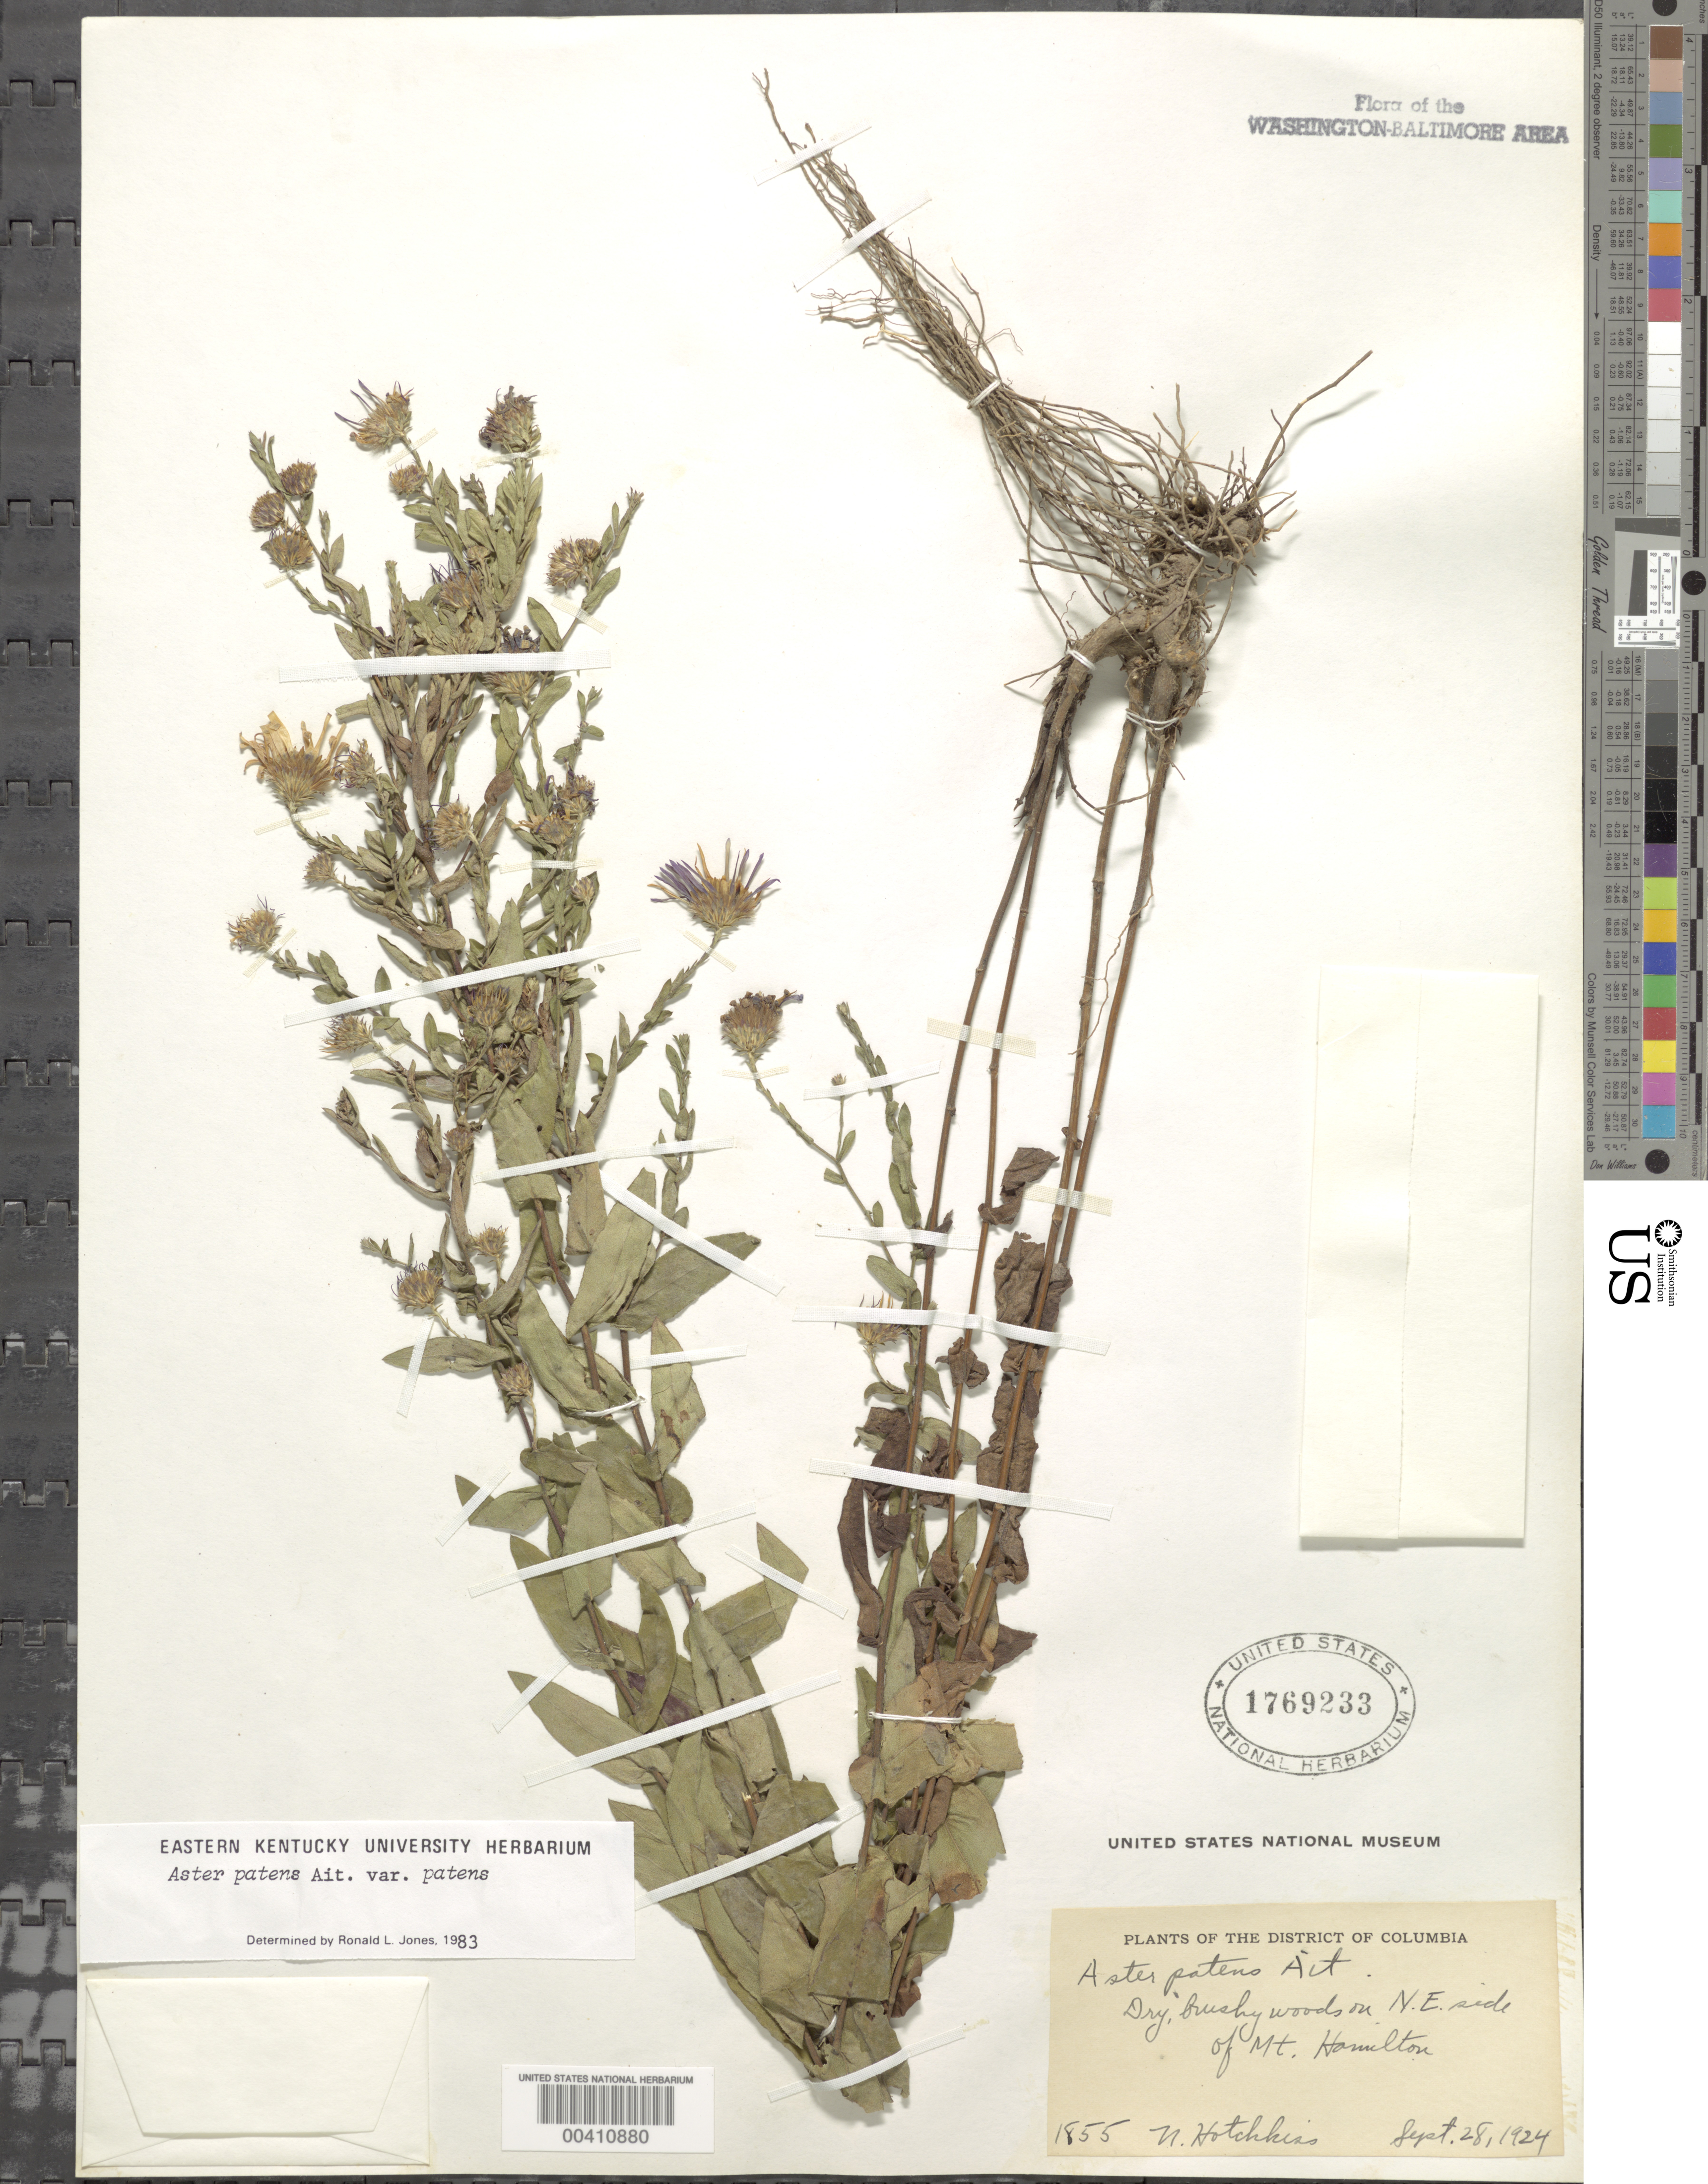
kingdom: Plantae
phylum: Tracheophyta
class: Magnoliopsida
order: Asterales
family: Asteraceae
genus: Symphyotrichum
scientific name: Symphyotrichum patens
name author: (Aiton) G.L. Nesom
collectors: N. Hotchkiss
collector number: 1855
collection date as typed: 28 Sep 1924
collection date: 1924-09-28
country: United States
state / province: District of Columbia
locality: NE side of Mount Hamilton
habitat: Dry brushy woods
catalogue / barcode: US 1769233